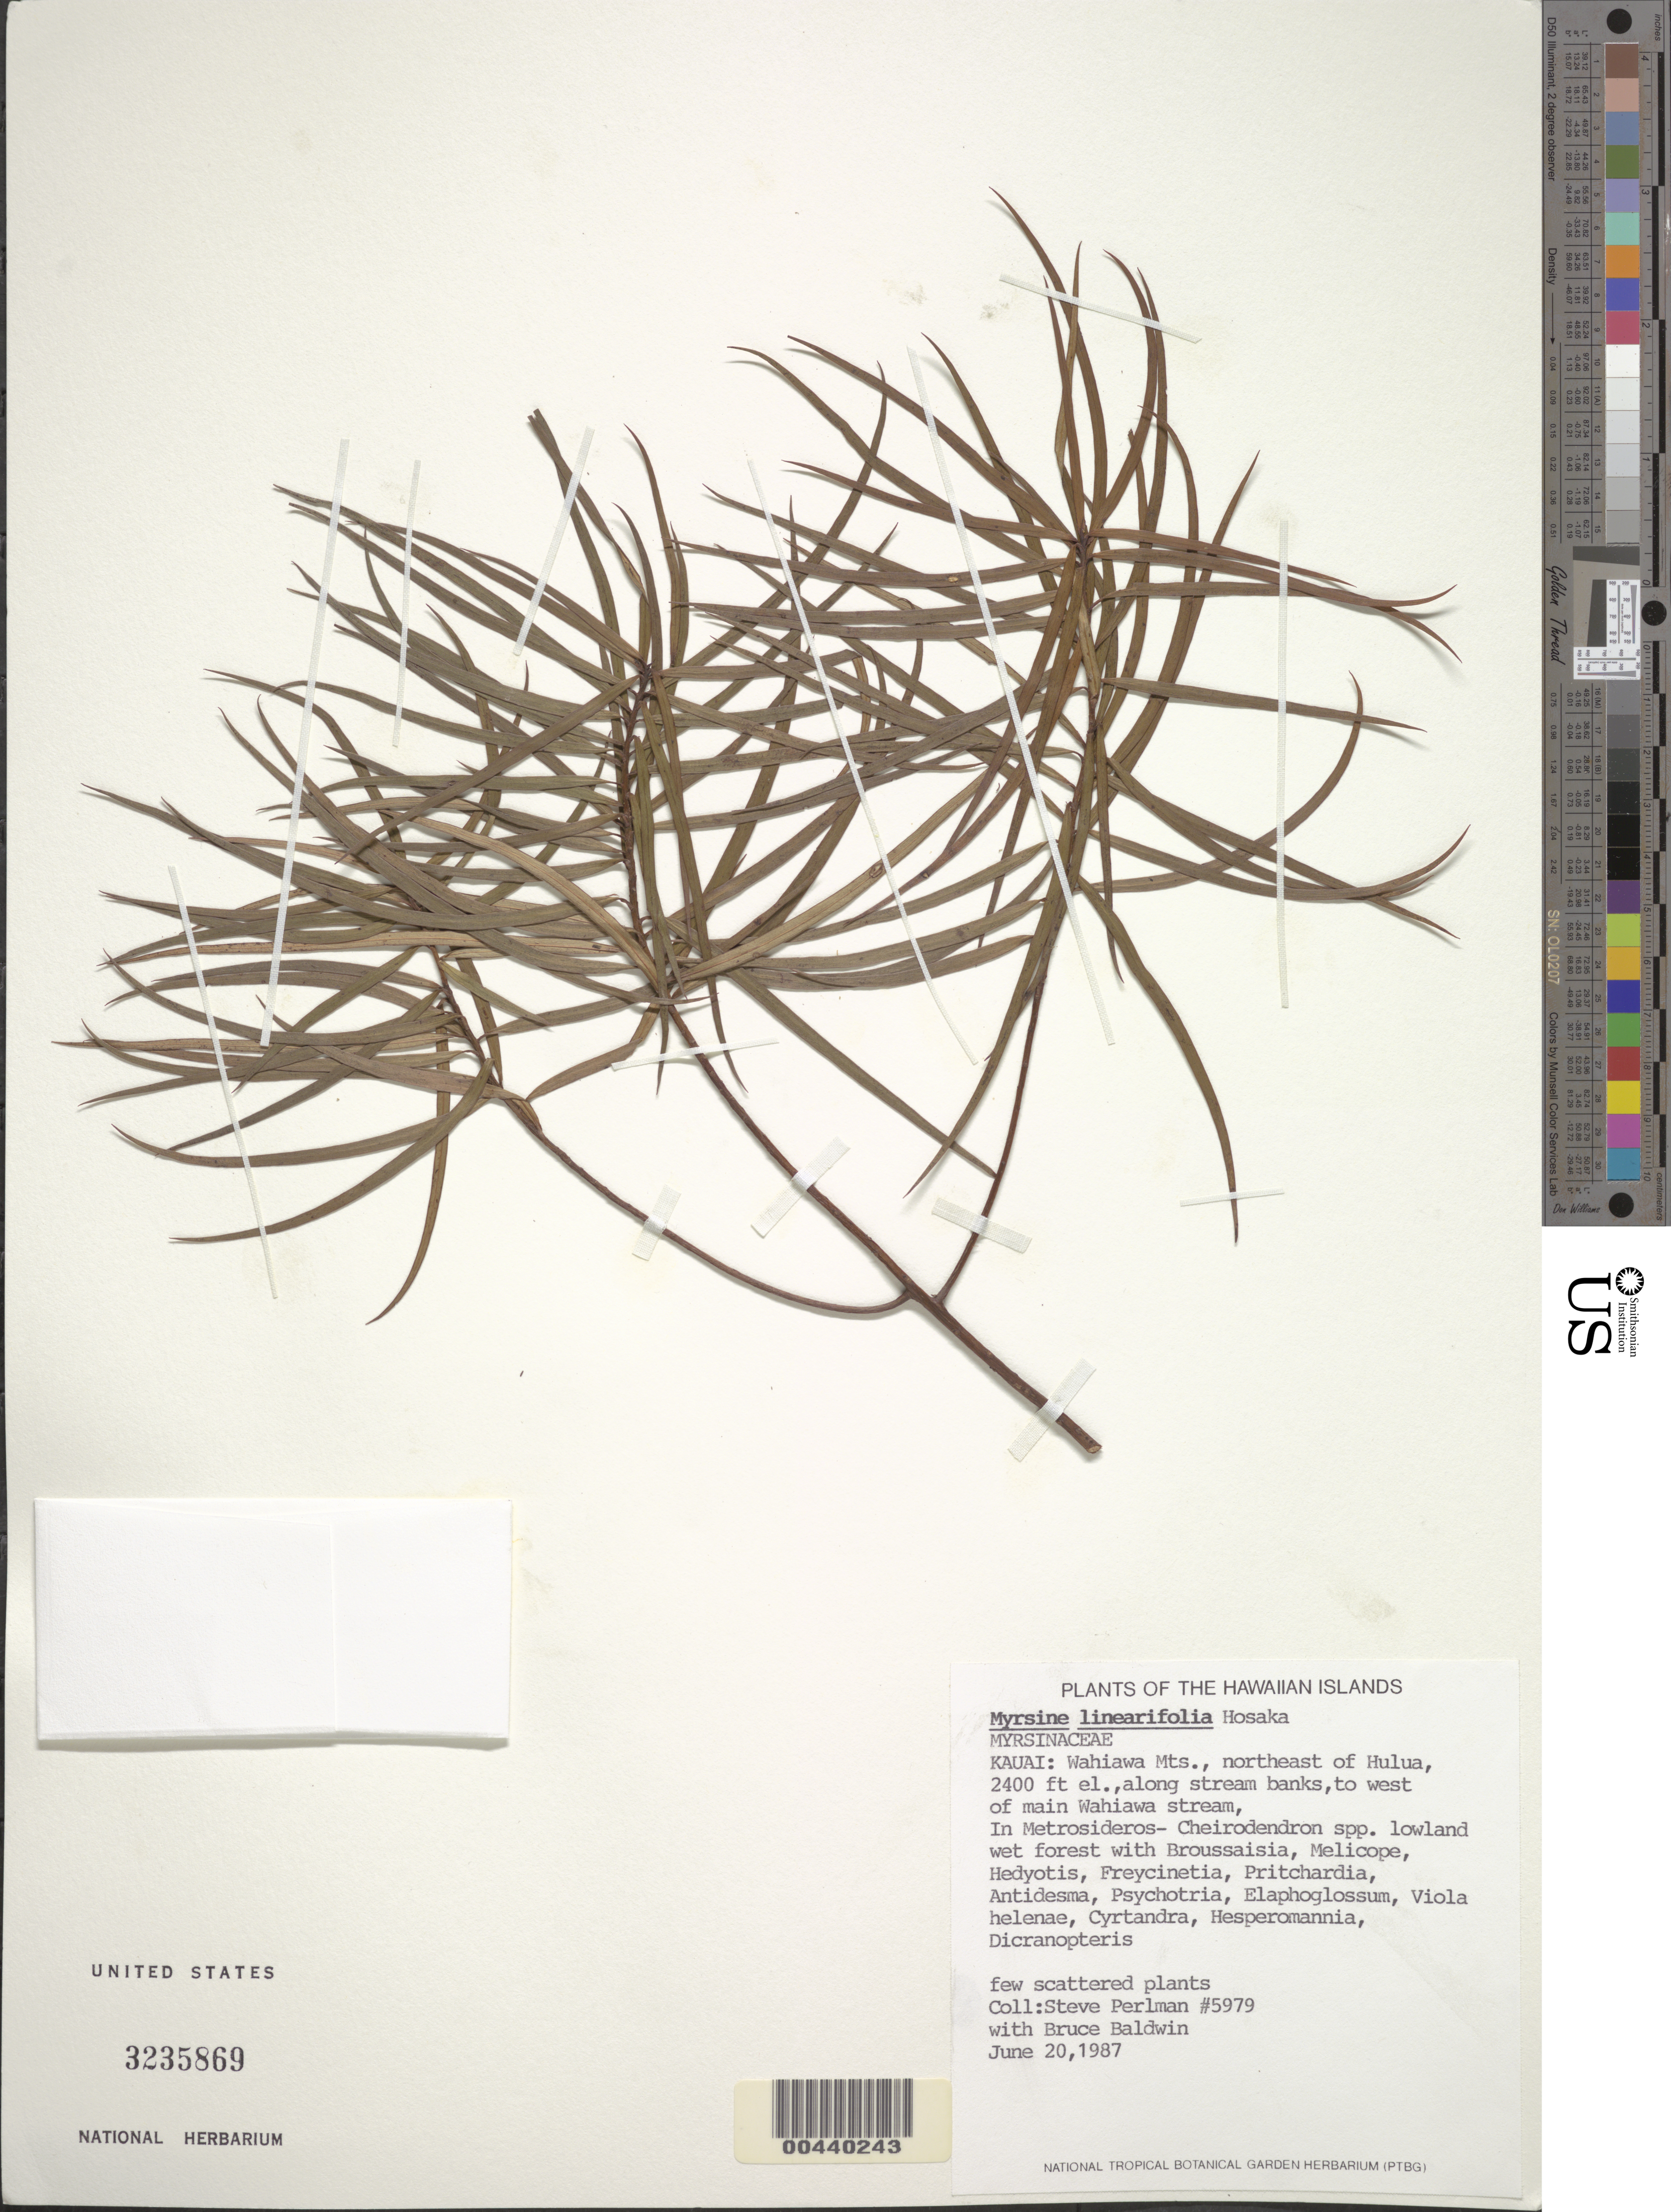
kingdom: Plantae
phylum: Tracheophyta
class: Magnoliopsida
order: Ericales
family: Primulaceae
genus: Myrsine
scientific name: Myrsine linearifolia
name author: Hosaka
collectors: S. P. Perlman & B. Baldwin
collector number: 5979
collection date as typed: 20 Jun 1987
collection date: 1987-06-20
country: United States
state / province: Hawaii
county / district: Kauai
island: Kaua'i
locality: Wahiawa Mts., NE of Hulua, along stream banks to W of main Wahiwa stream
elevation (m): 732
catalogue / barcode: US 3235869